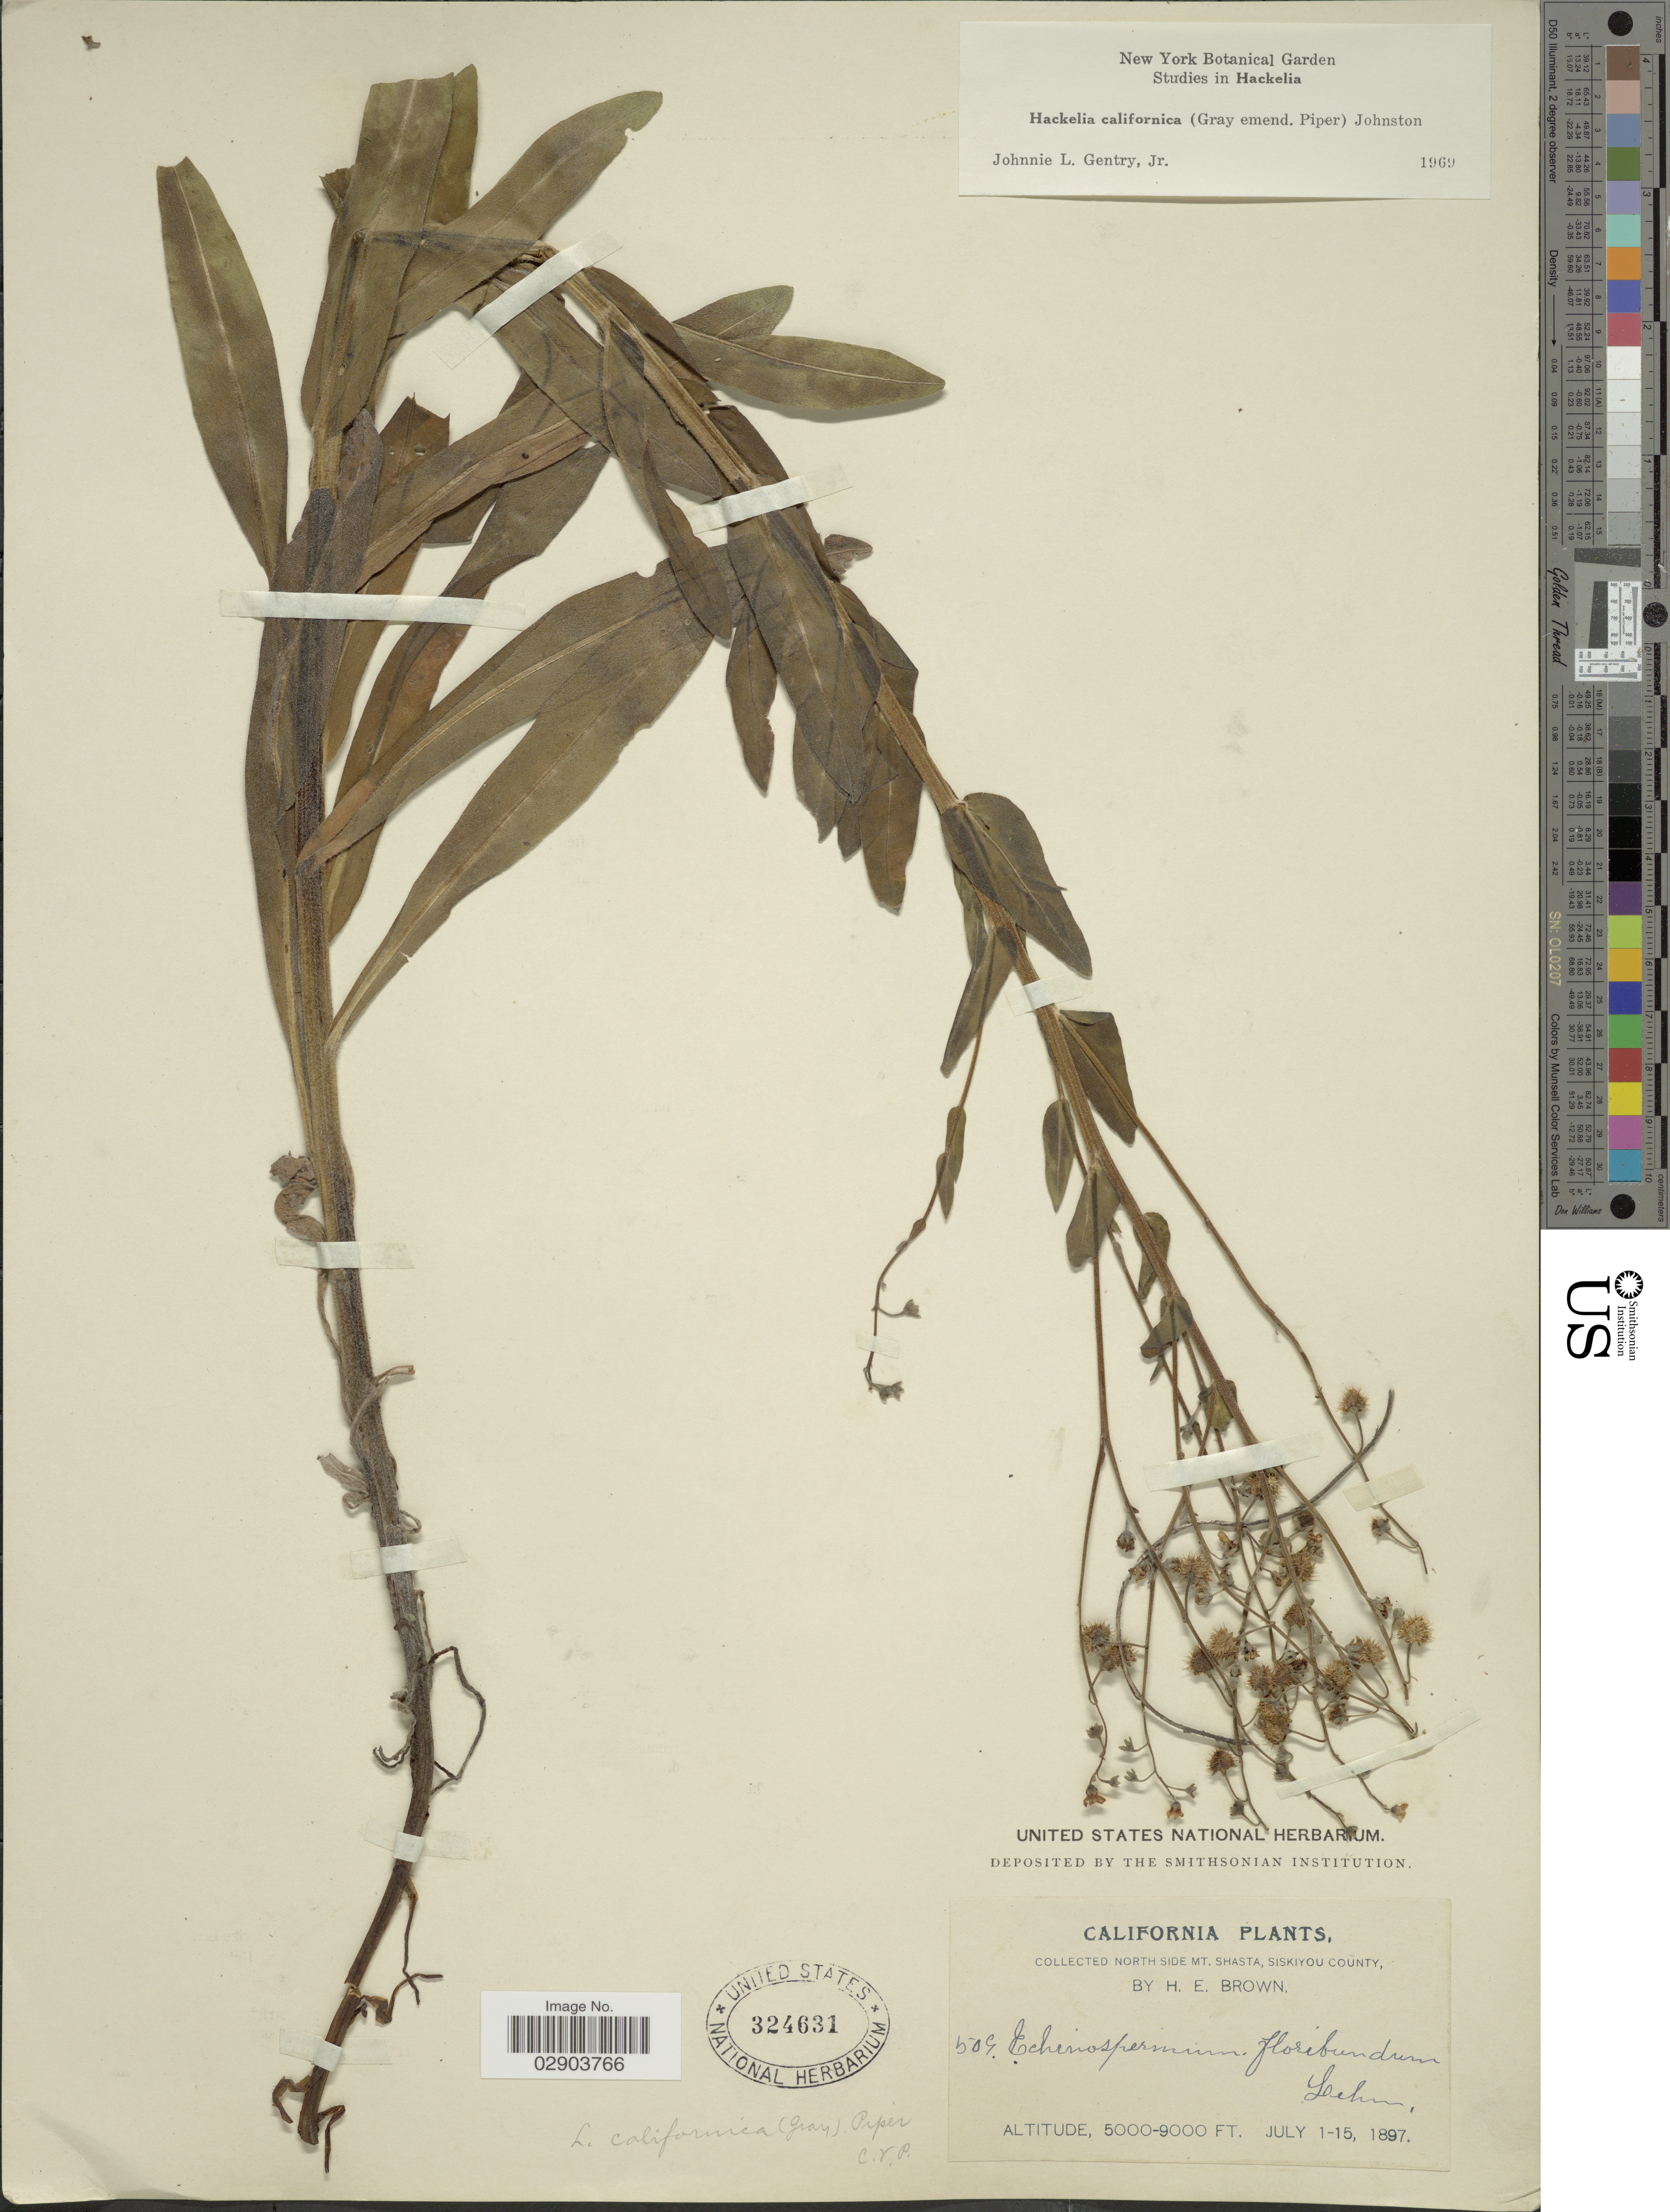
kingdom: Plantae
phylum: Tracheophyta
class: Magnoliopsida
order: Boraginales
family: Boraginaceae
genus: Hackelia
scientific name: Hackelia californica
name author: (A. Gray) I.M. Johnst.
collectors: H. E. Brown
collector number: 509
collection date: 1897-07-01/1897-07-15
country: United States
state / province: California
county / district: Siskiyou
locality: North side Mt. Shasta, Siskiyou County.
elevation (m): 1524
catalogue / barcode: US 324631